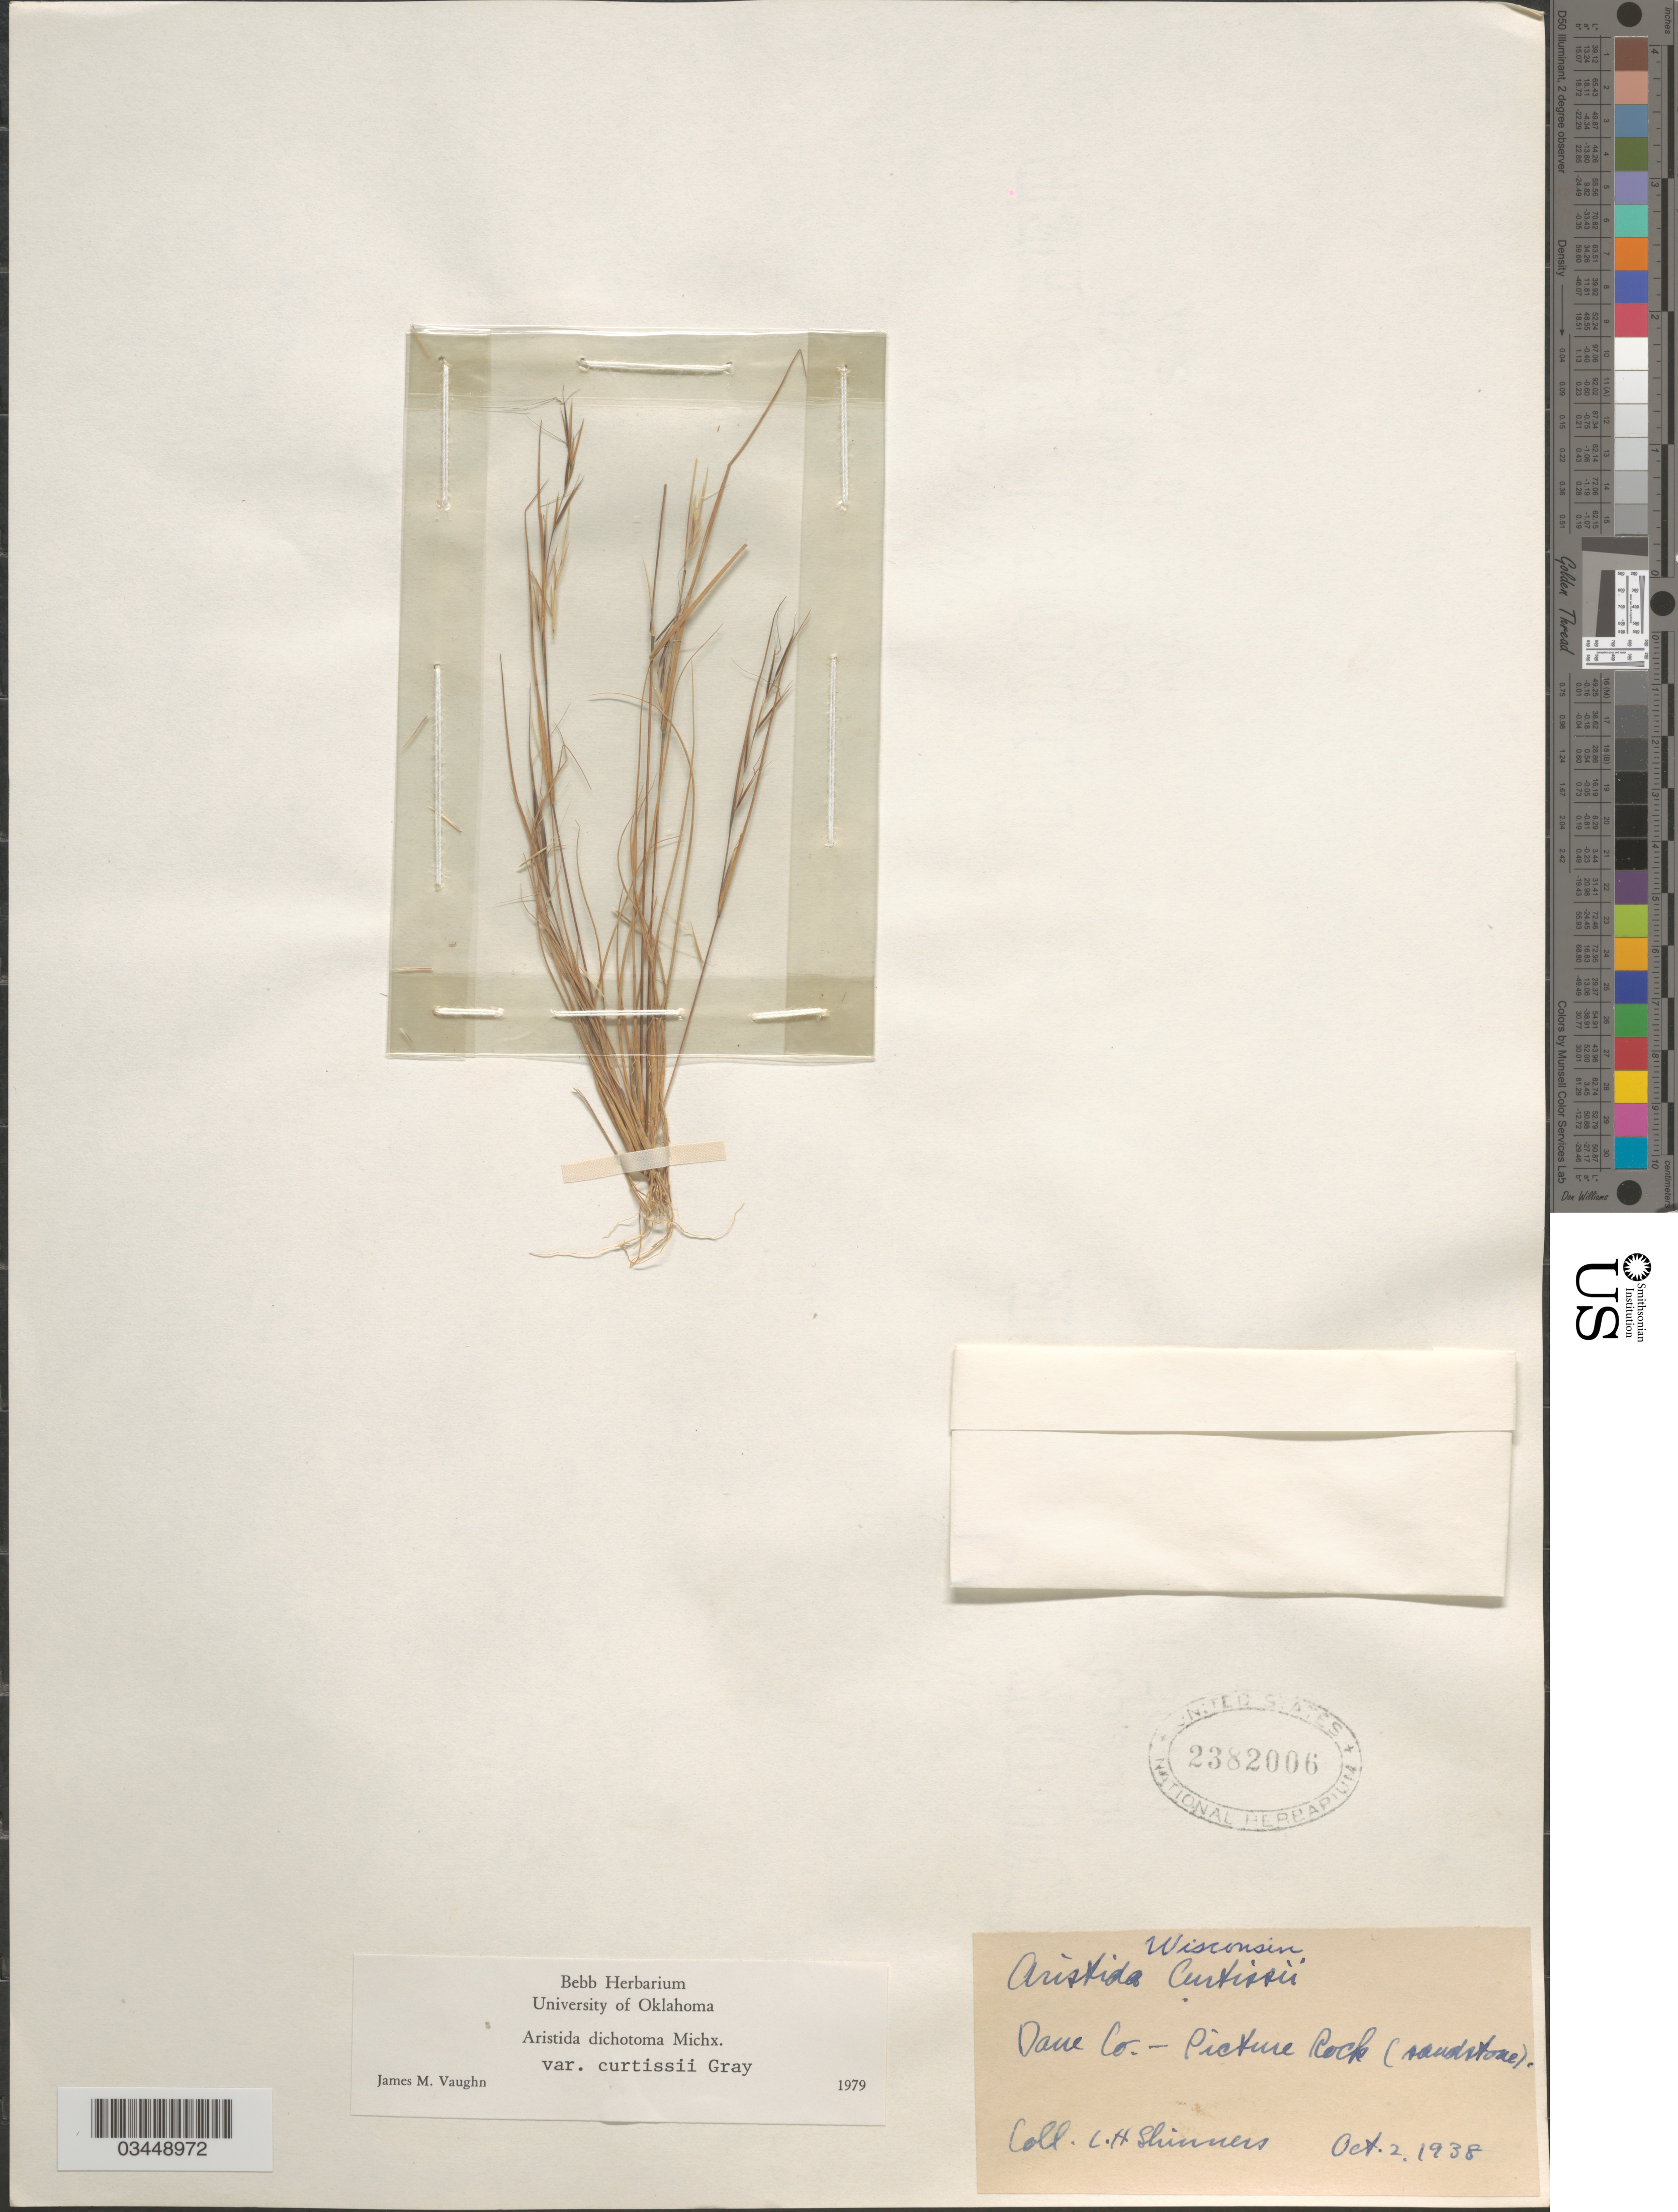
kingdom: Plantae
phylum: Tracheophyta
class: Liliopsida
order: Poales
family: Poaceae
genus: Aristida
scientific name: Aristida dichotoma var. curtisii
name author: A. Gray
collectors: L. H. Shinners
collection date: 1938-10-02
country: United States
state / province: Wisconsin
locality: Dane Co. - Picture Rock (snadstone).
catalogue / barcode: US 2382006